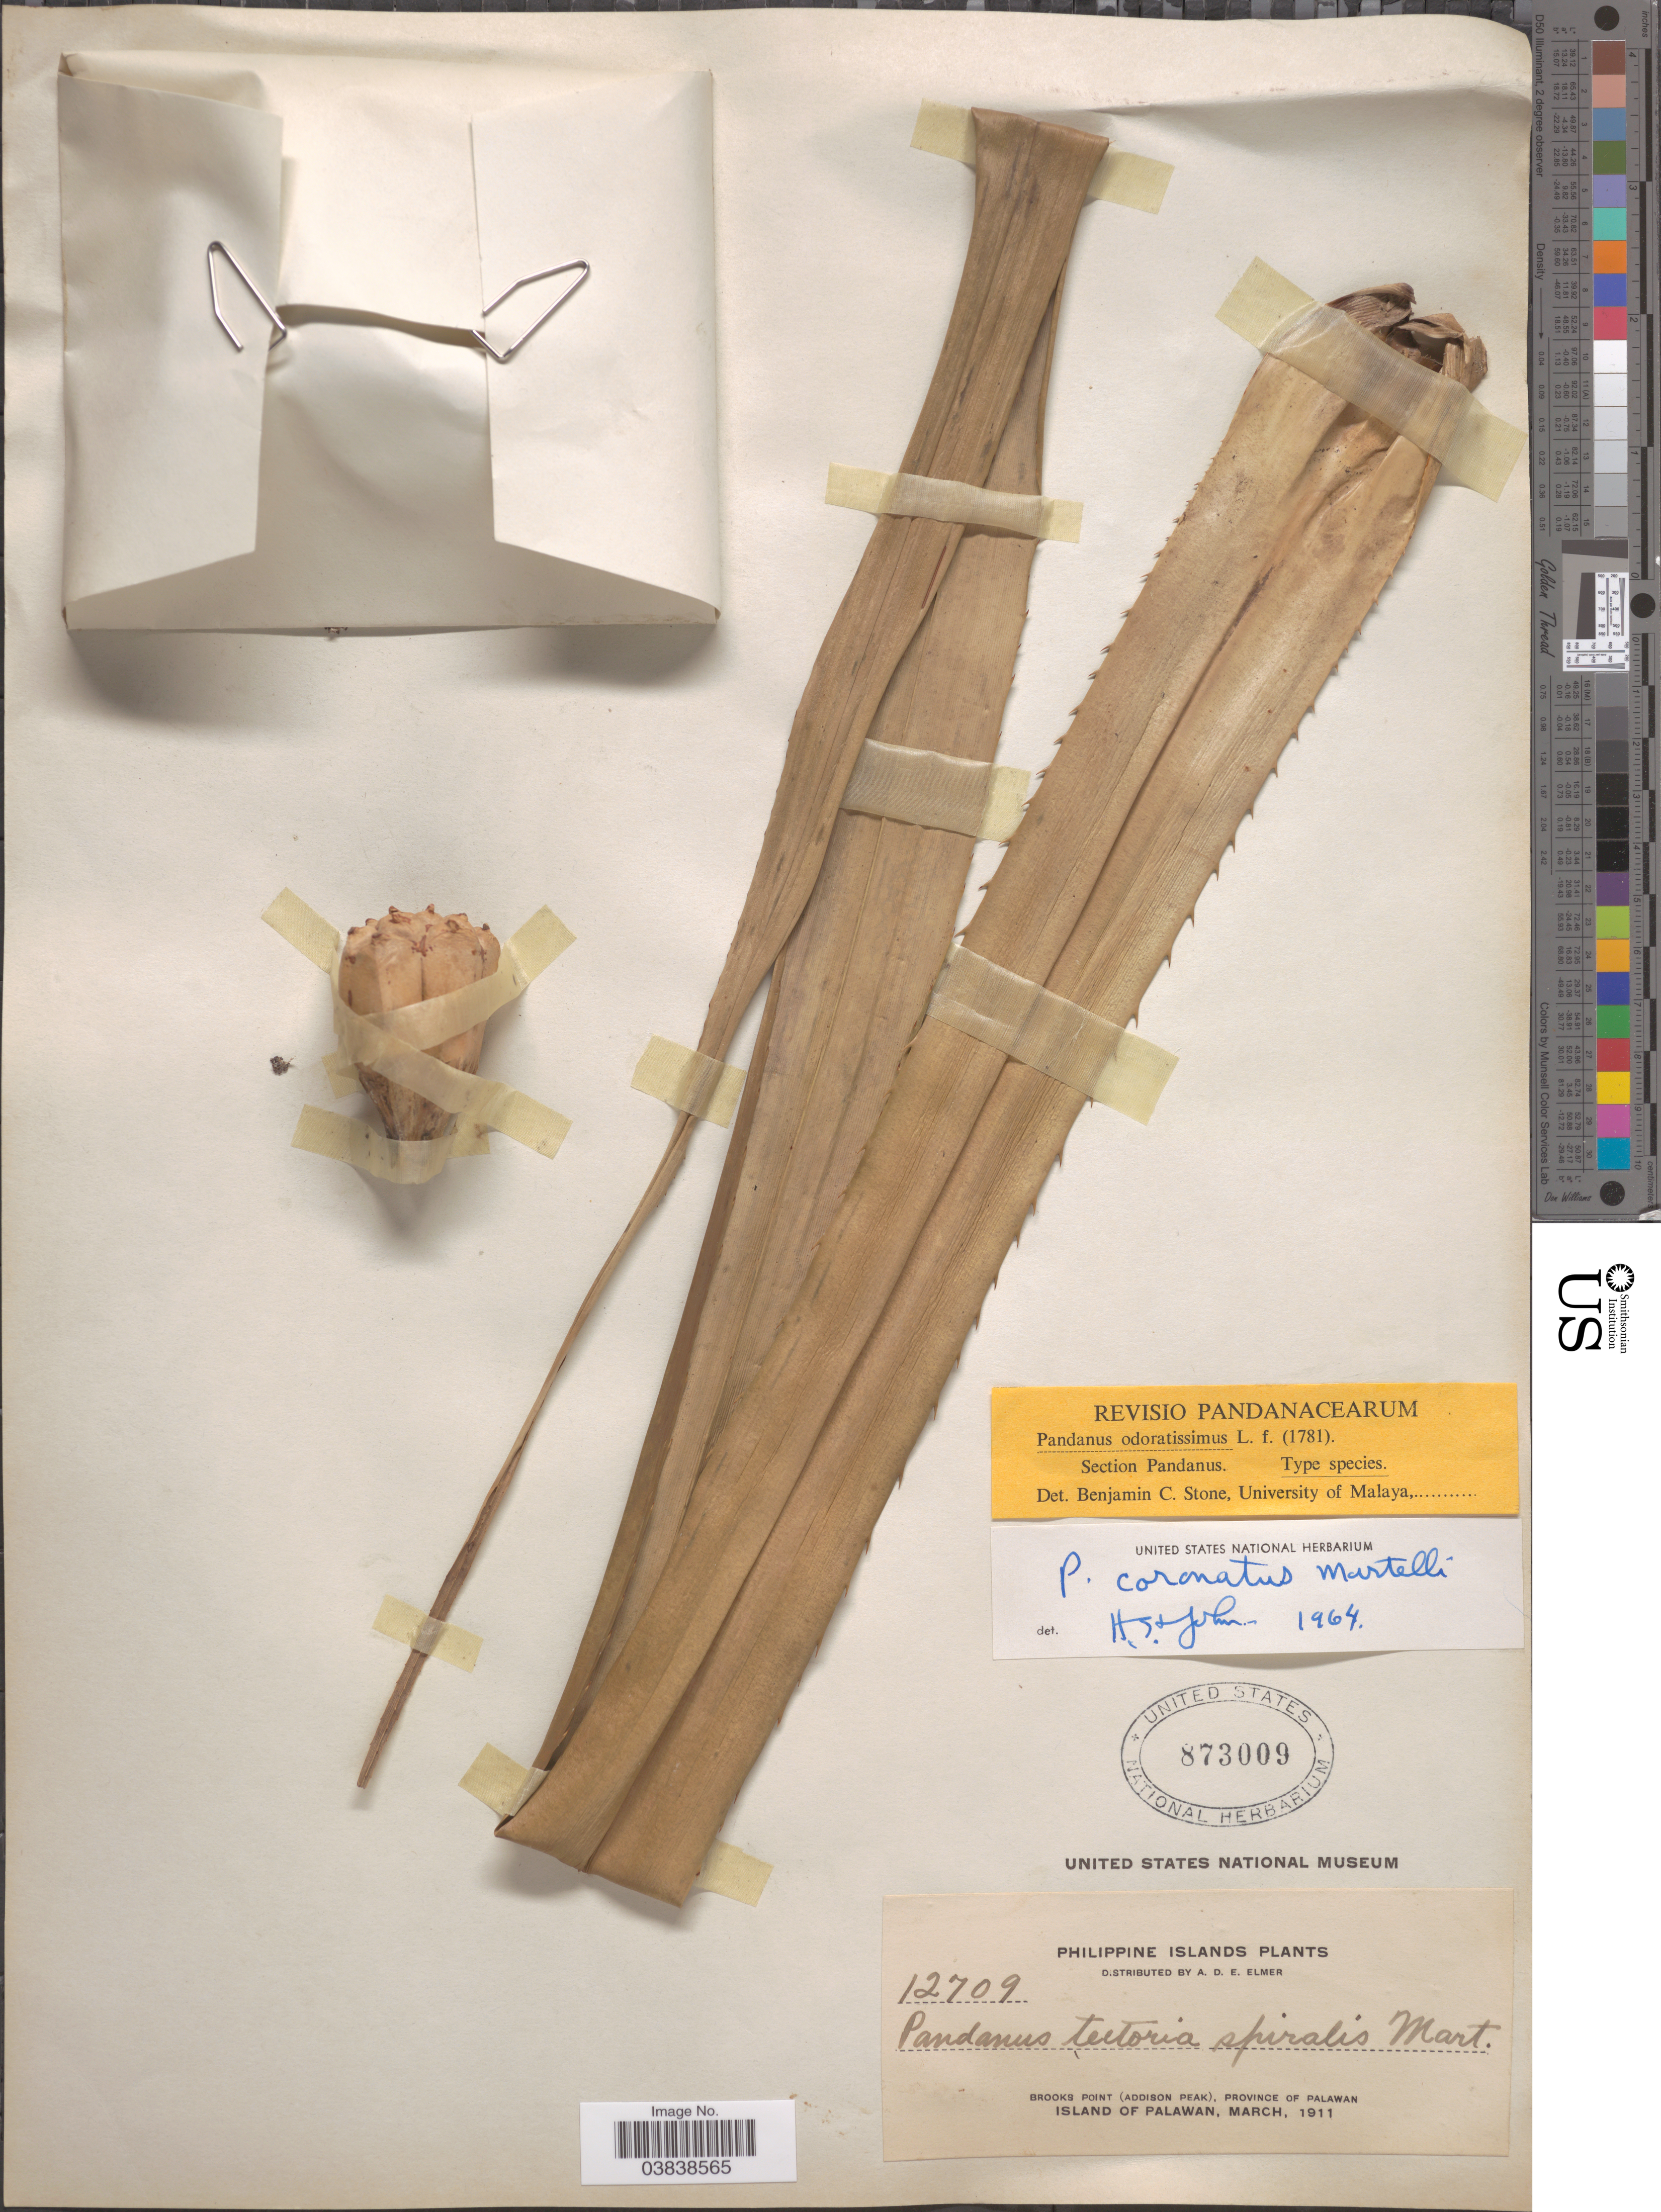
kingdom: Plantae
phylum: Tracheophyta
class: Liliopsida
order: Pandanales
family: Pandanaceae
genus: Pandanus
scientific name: Pandanus odoratissimus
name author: L. f.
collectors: A. D. E. Elmer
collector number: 12709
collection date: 1911-03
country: Philippines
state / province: Mimaropa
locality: Brooks Point (Addison Peak), Province of Palawan. Island of Palawan.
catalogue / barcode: US 873009